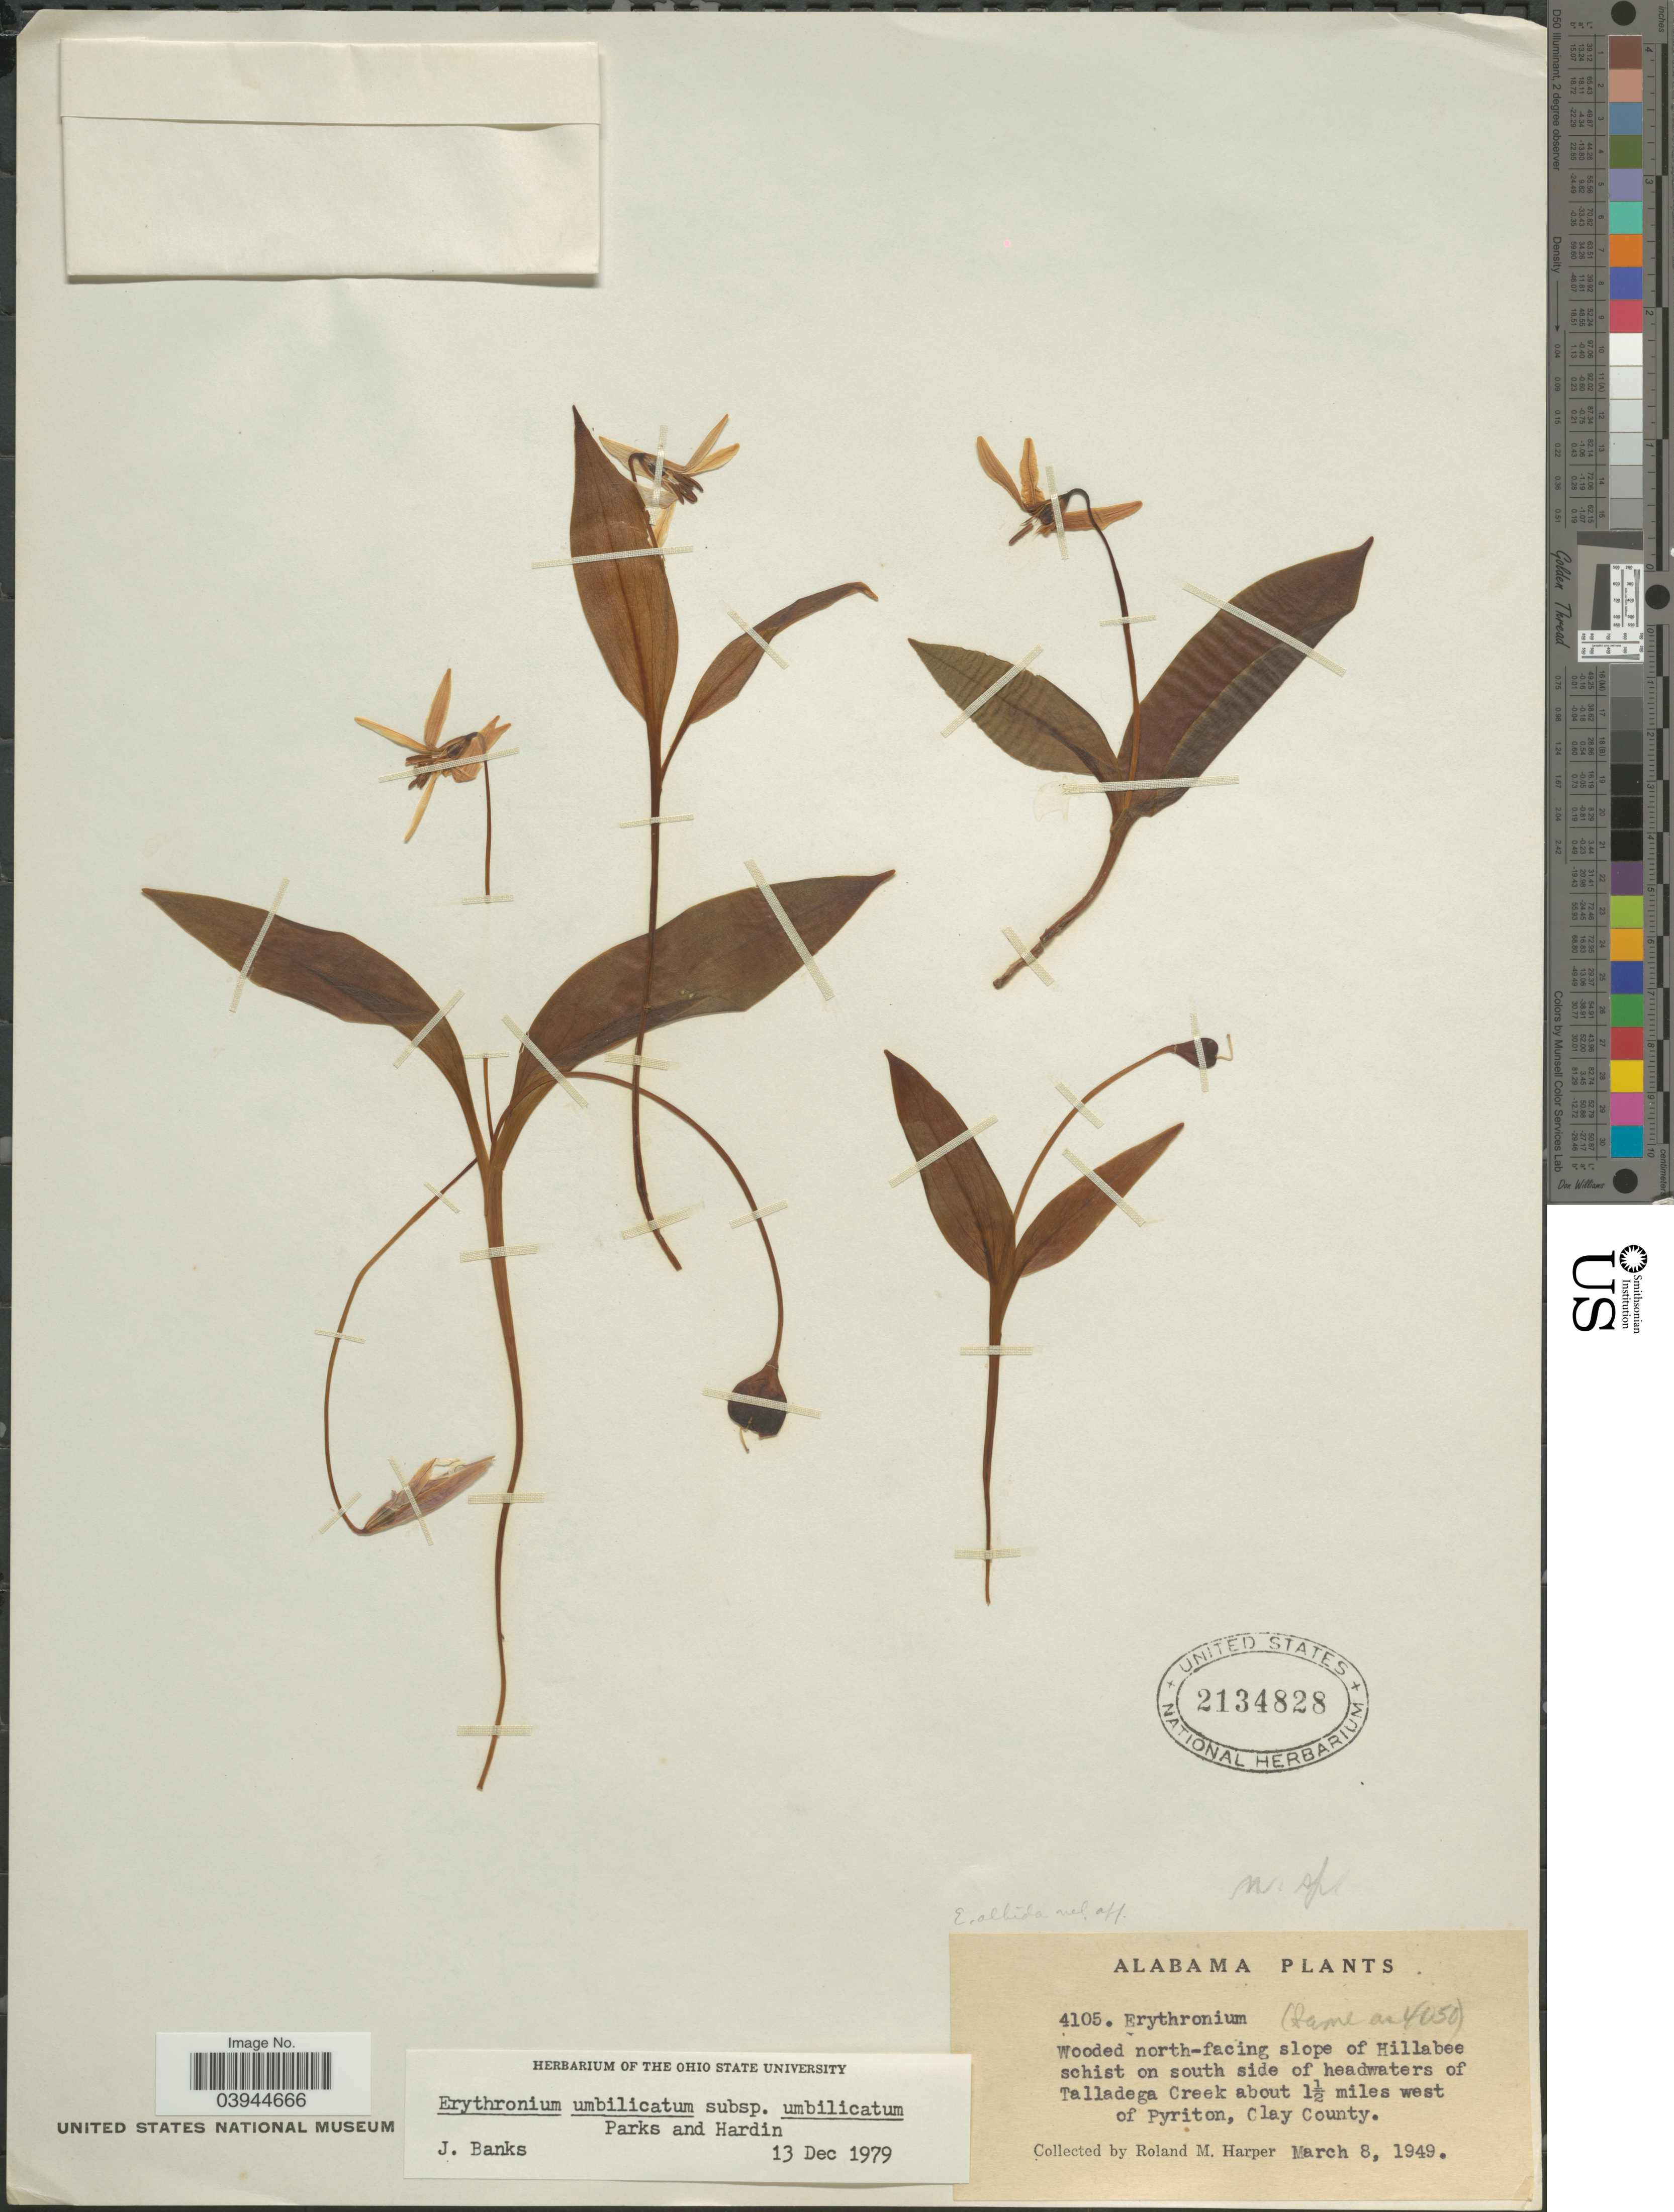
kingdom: Plantae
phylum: Tracheophyta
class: Liliopsida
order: Liliales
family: Liliaceae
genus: Erythronium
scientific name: Erythronium umbilicatum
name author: C.R. Parks & Hardin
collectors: R. M. Harper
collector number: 4105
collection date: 1949-03-08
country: United States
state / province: Alabama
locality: Wooded north-facing slope of Hillabee schist on south side of headwaters of Talladega Creek about 1½ miles west of Pyriton, Clay County.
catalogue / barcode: US 2134828